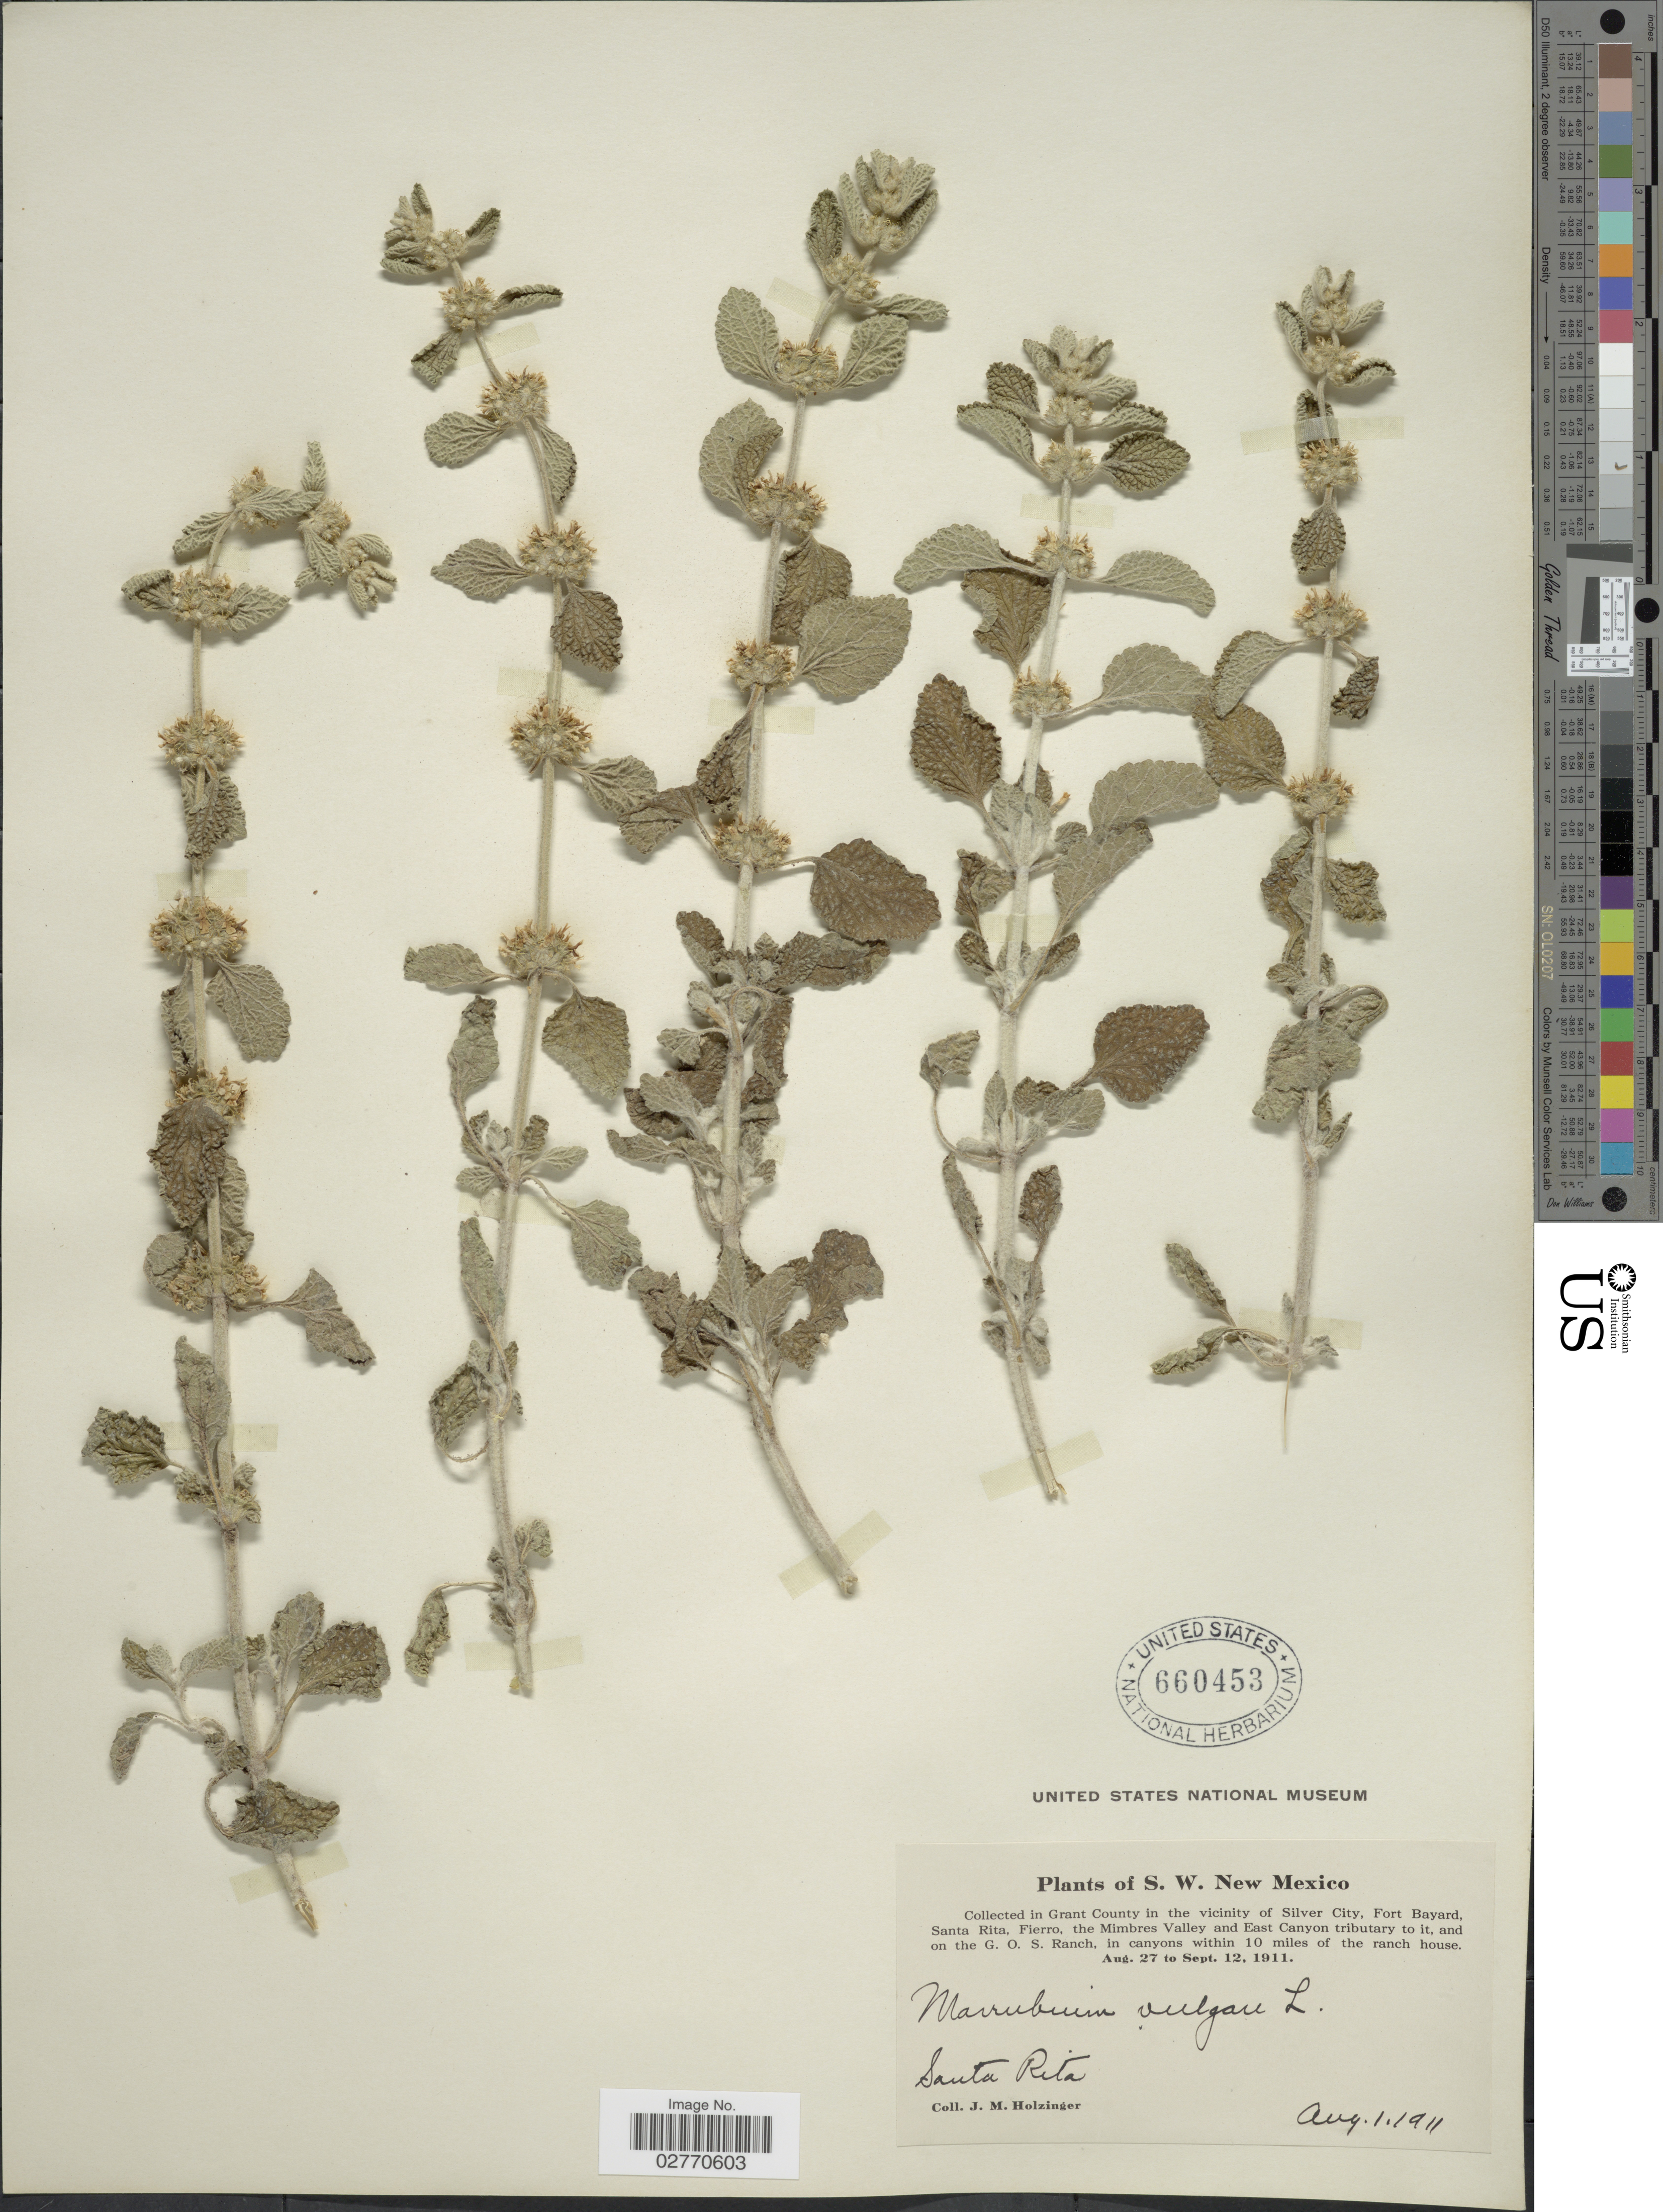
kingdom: Plantae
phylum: Tracheophyta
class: Magnoliopsida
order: Lamiales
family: Lamiaceae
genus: Marrubium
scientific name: Marrubium vulgare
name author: L.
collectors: J. M. Holzinger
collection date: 1911-08-01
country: United States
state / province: New Mexico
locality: S.W. New Mexico, Grant County in the vicinity of Silver City, Fort Bayard, Santa Rita, Fierro, the Mimbres Valley and East Canyon tributary to it, and on the G.O.S. Ranch, in canyons within 10 miles of the ranch house. Santa Rita.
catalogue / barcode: US 660453